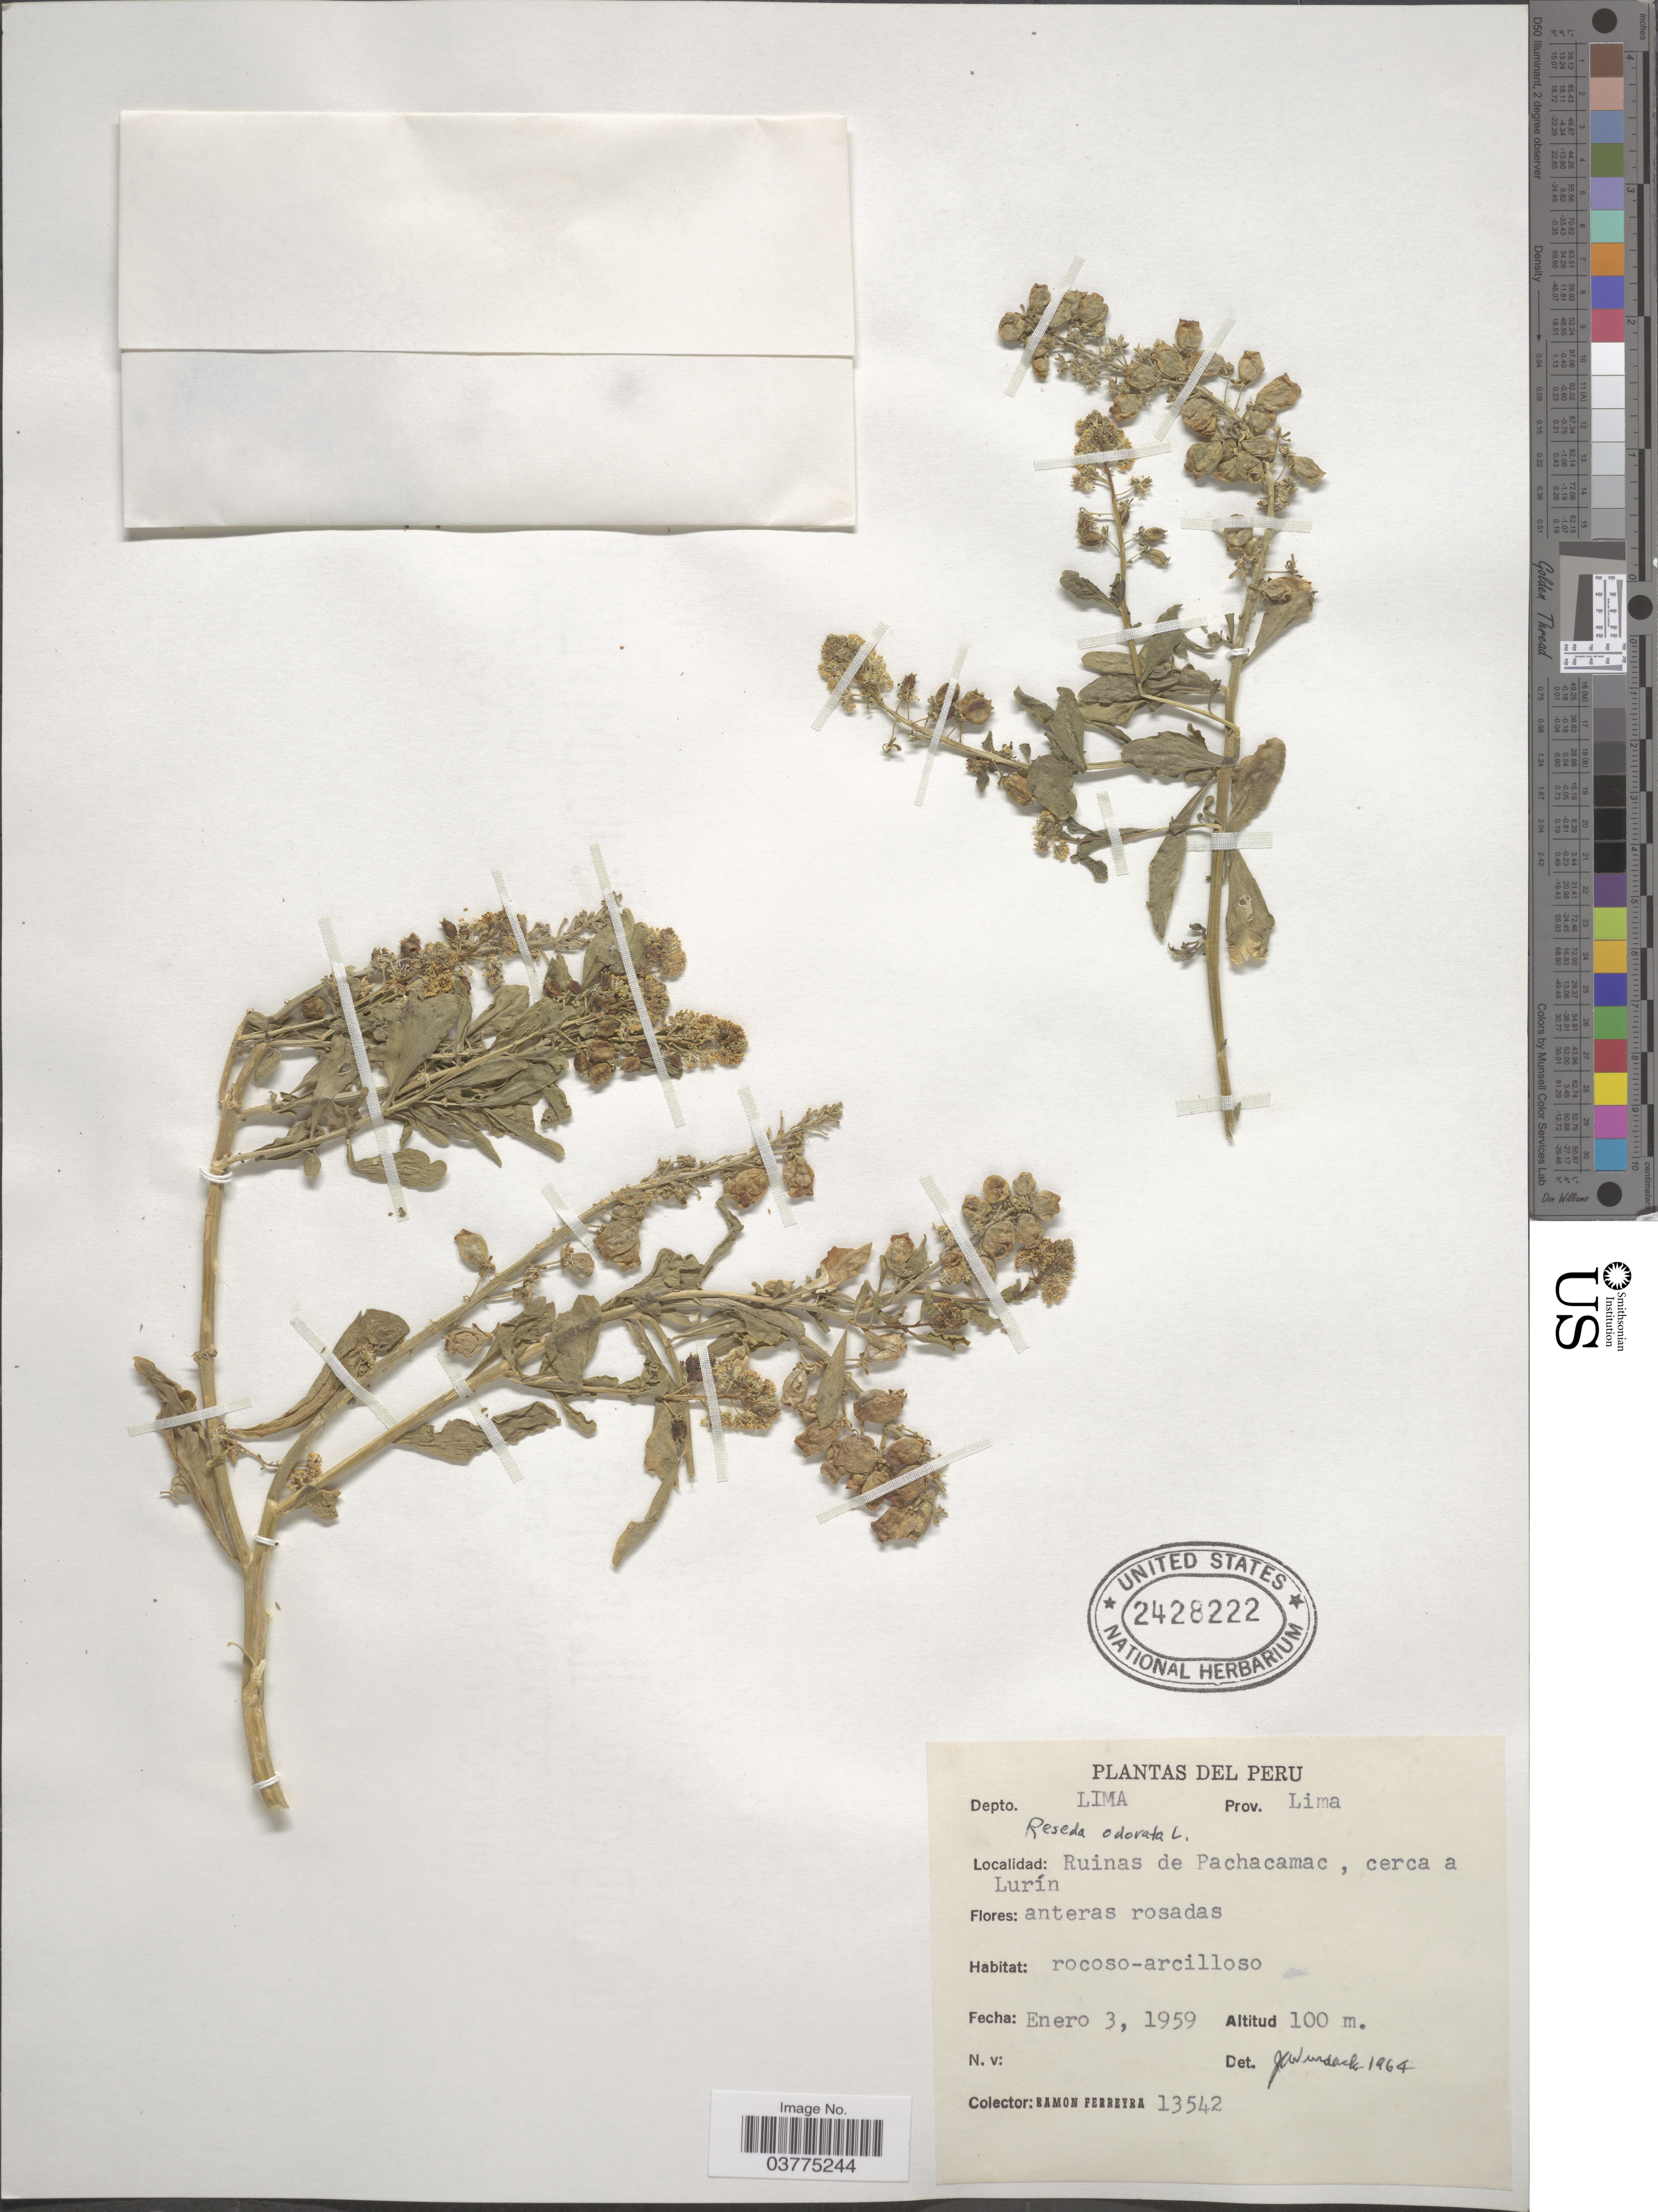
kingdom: Plantae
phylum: Tracheophyta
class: Magnoliopsida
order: Brassicales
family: Resedaceae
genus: Reseda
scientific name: Reseda odorata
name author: L.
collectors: R. A. Ferreyra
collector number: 13542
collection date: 1959-01-03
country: Peru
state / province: Lima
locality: Depto. Lima. Prov. Lima. Ruinas de Pachacamac, cerca a Lurín.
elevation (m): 100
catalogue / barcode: US 2428222